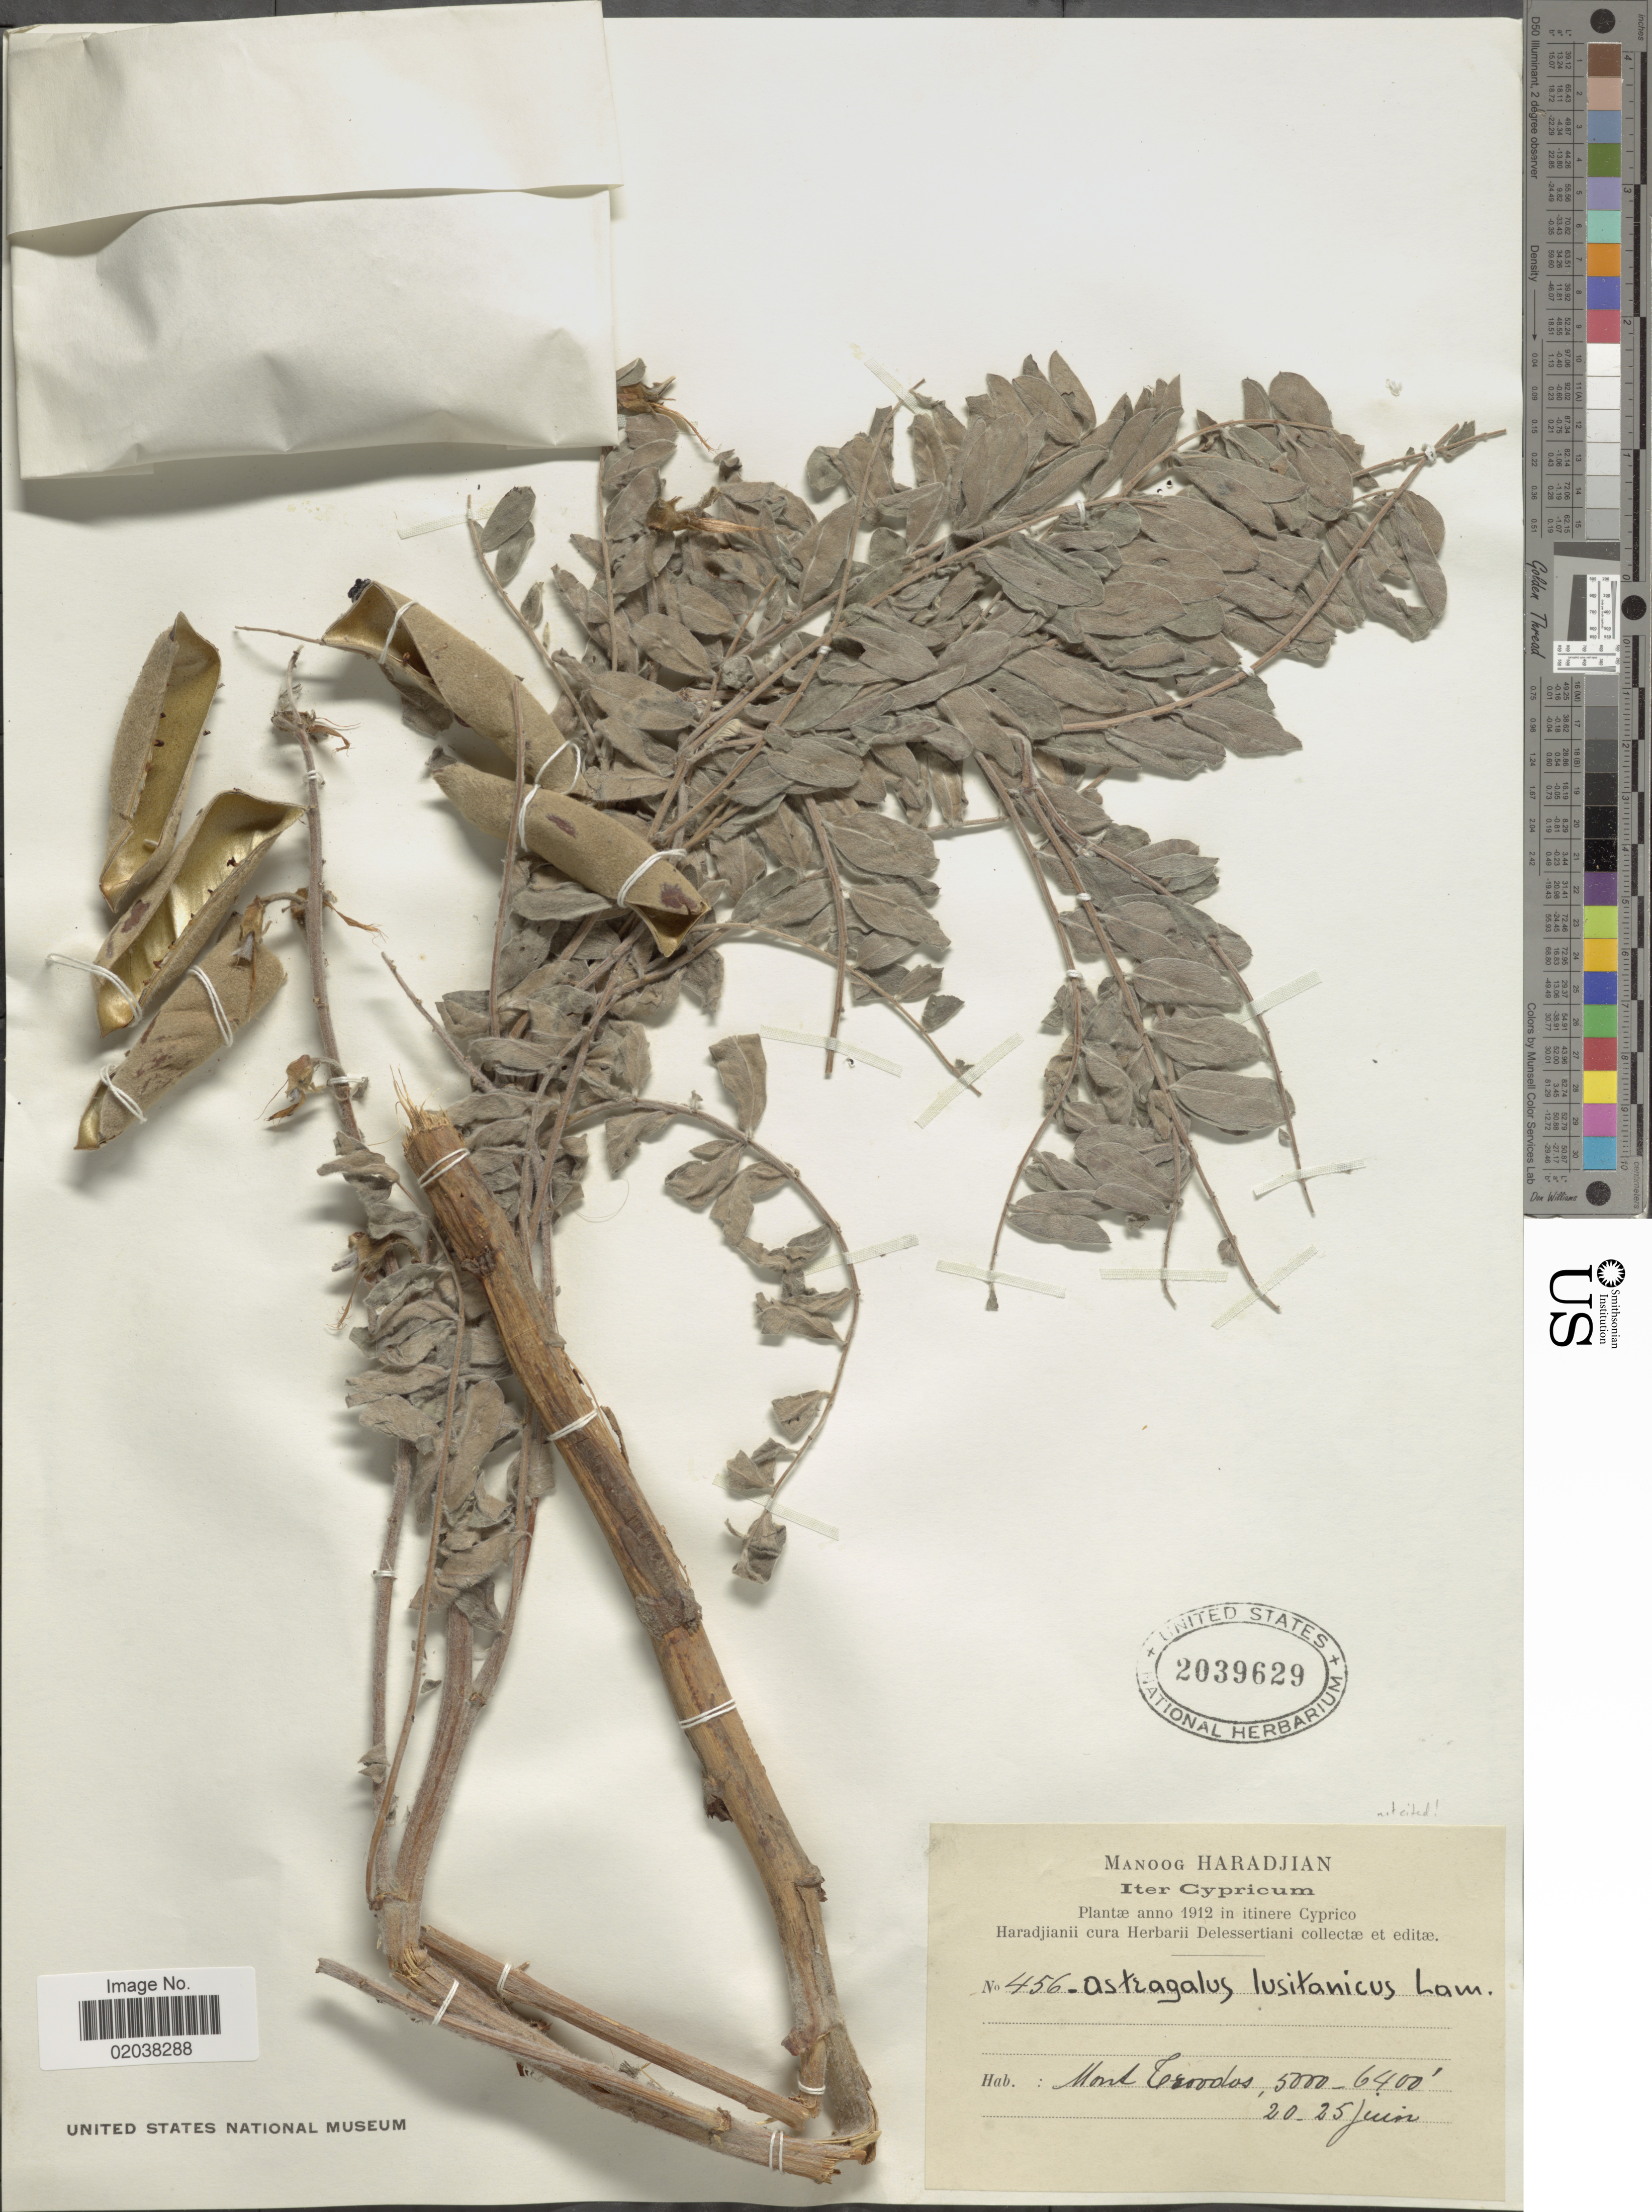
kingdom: Plantae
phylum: Tracheophyta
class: Magnoliopsida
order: Fabales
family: Fabaceae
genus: Astragalus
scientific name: Astragalus lusitanicus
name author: Lam.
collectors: M. Haradjian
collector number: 456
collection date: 1912-06-20/1912-06-25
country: Cyprus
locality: Mont. Croodos, itinere Cyprico Harajianii [unsure placement]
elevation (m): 1524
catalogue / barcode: US 2039629